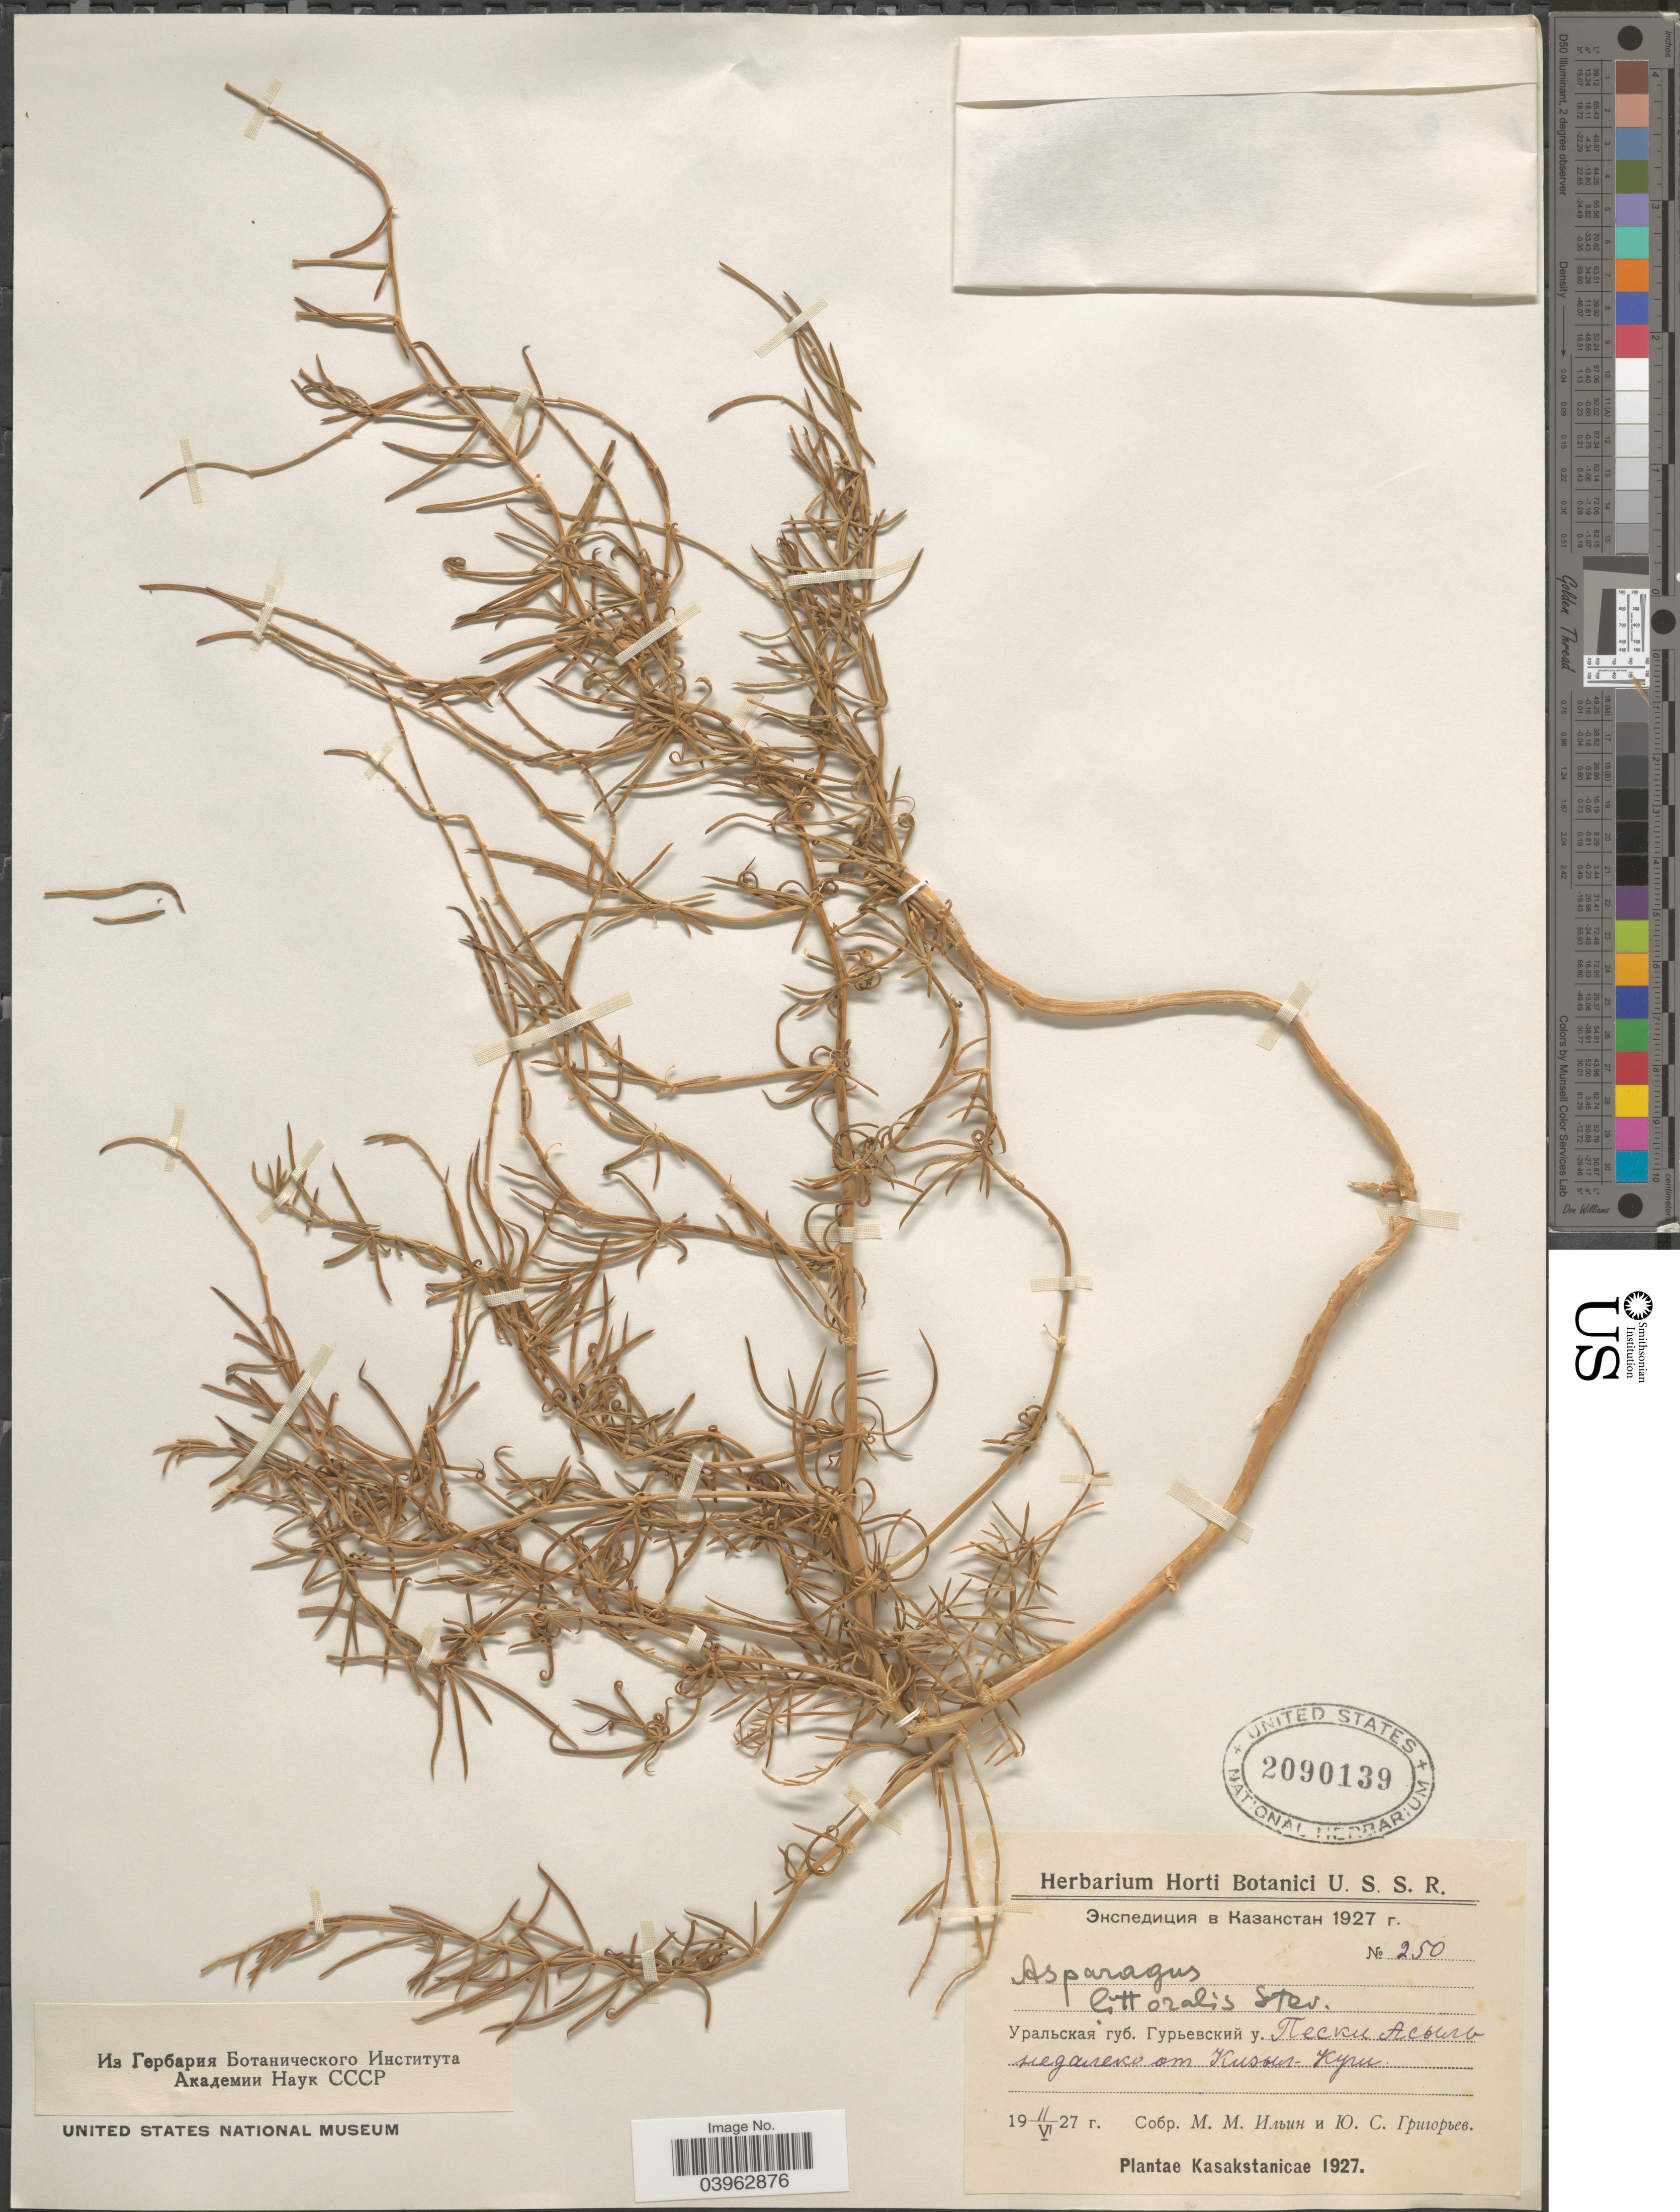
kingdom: Plantae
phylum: Tracheophyta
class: Liliopsida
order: Asparagales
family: Asparagaceae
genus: Asparagus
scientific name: Asparagus littoralis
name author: Steven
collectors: M. Ilin & U. Grigorev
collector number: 250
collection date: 1927-06-11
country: Kazakhstan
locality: Asyl near Kyzyl-Kuga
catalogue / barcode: US 2090139